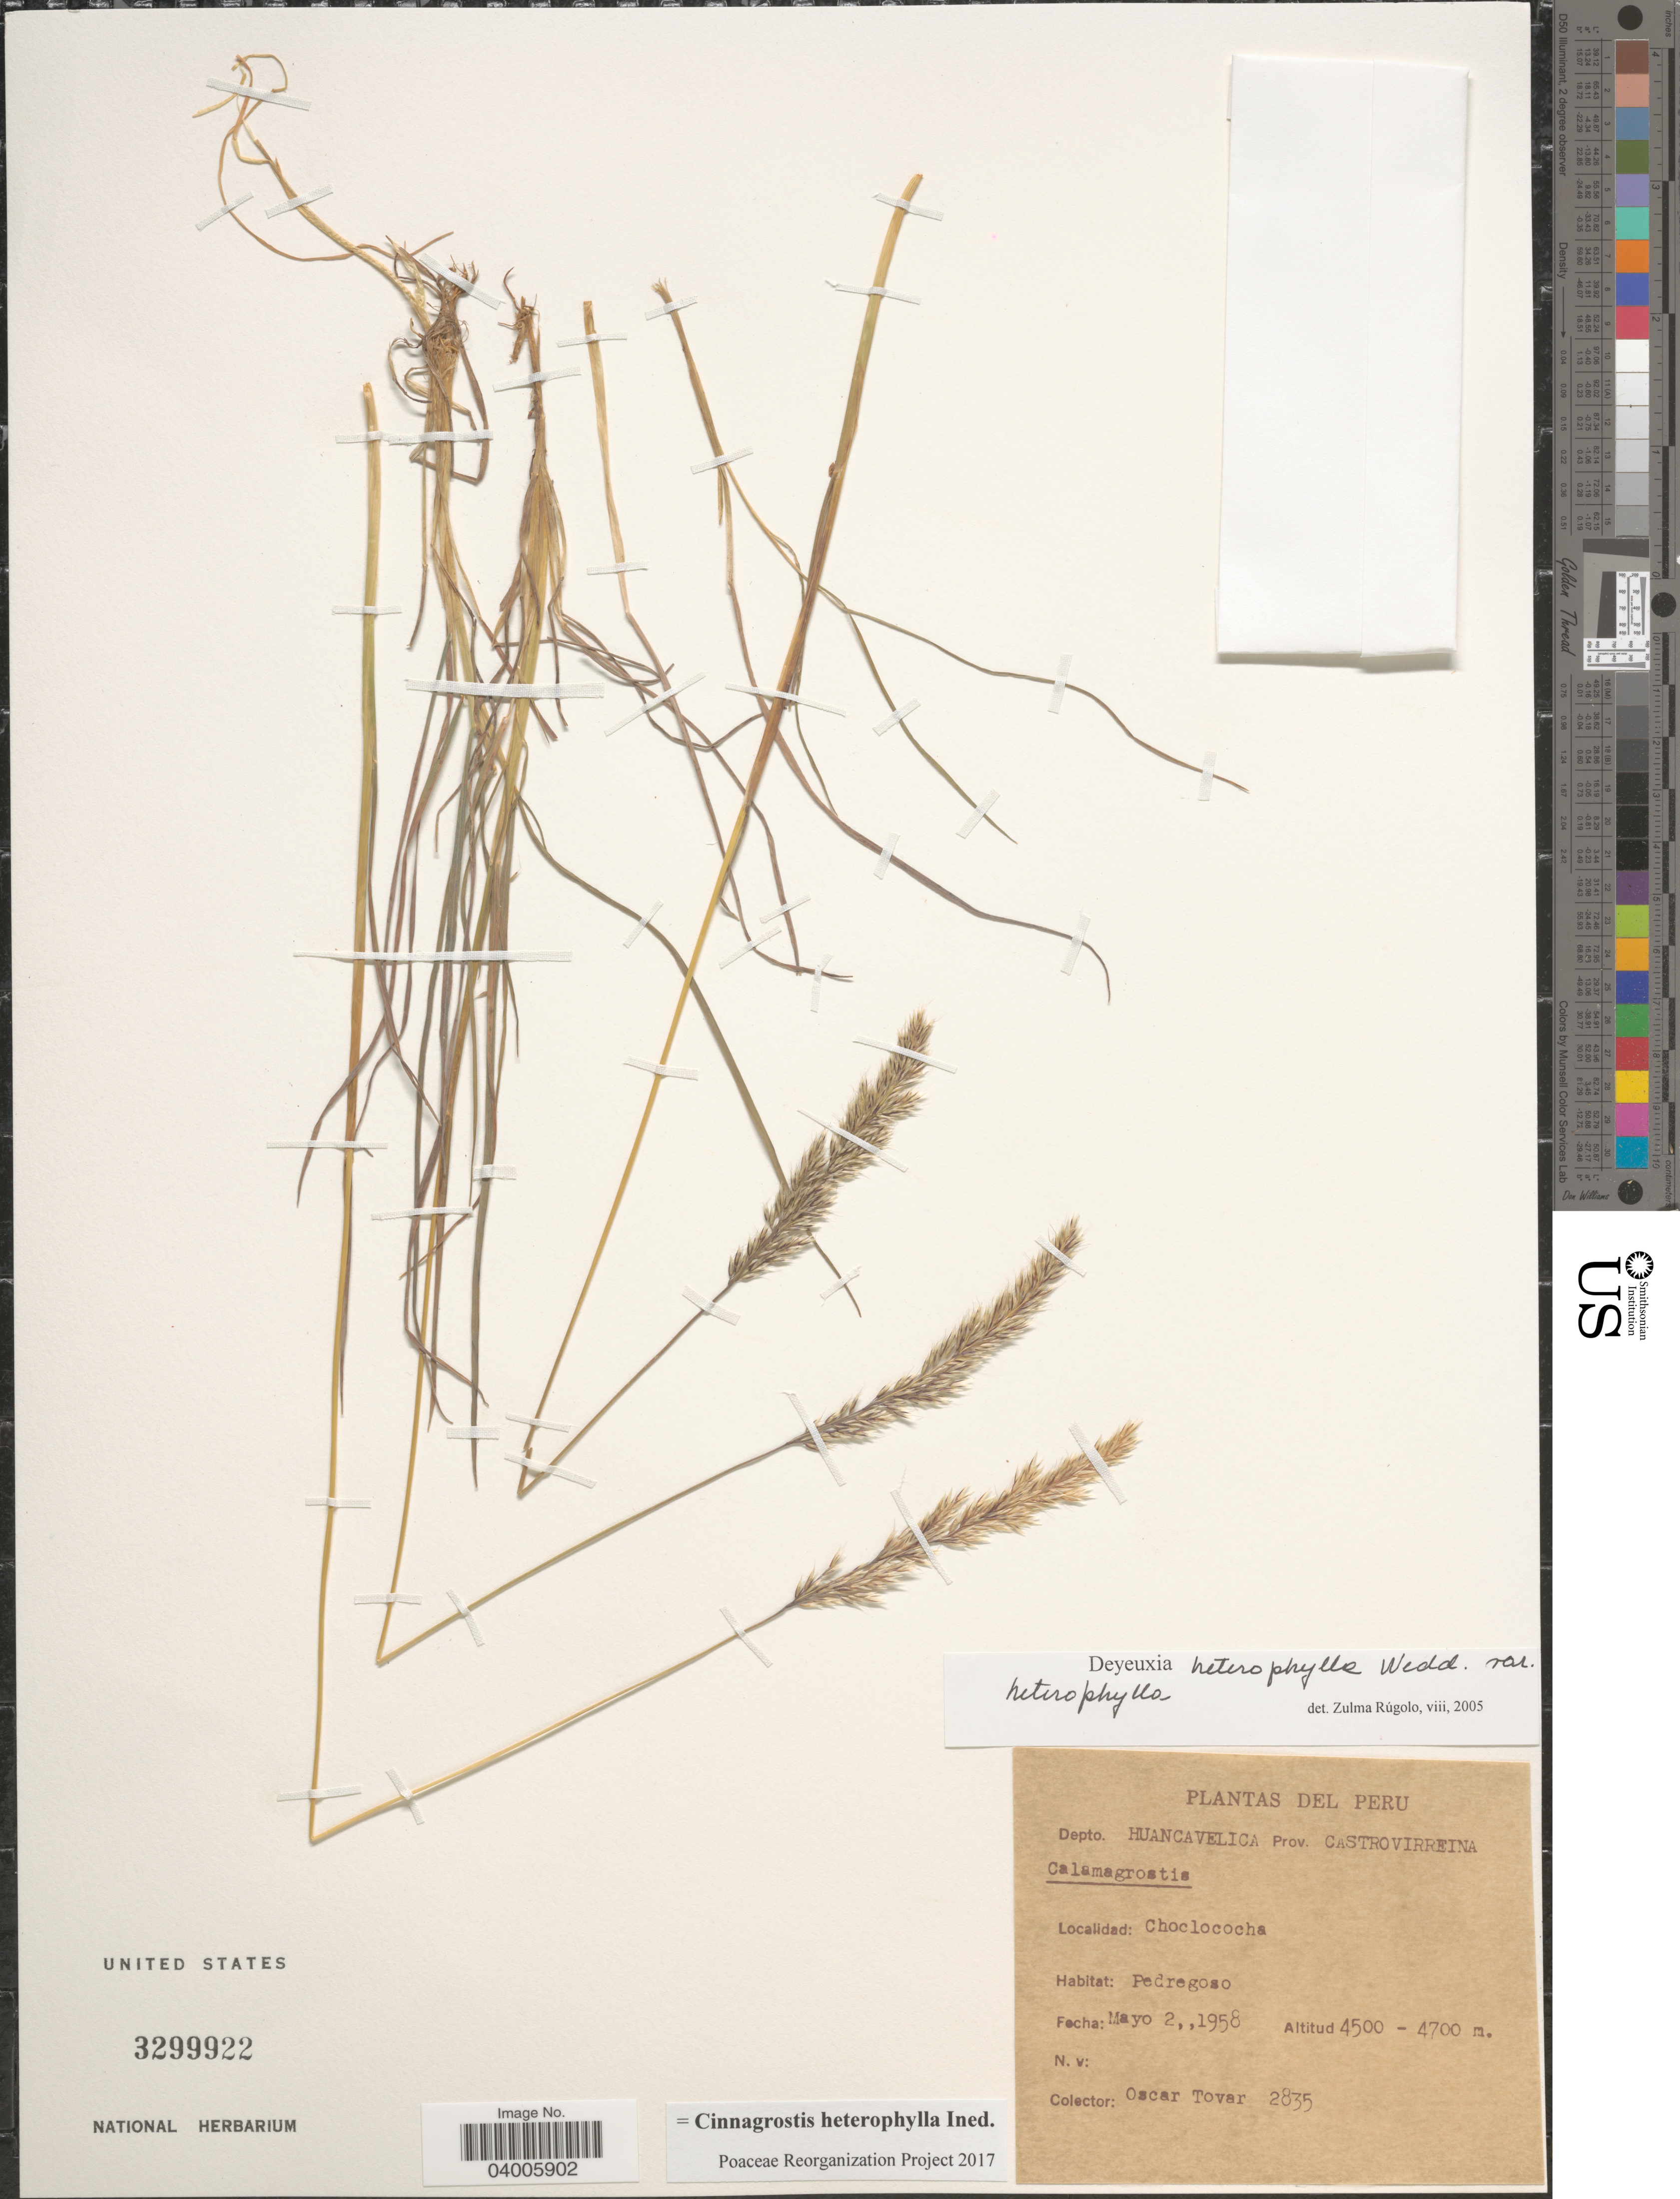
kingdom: Plantae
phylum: Tracheophyta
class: Liliopsida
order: Poales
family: Poaceae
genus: Cinnagrostis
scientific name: Cinnagrostis heterophylla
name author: (Wedd.) P.M. Peterson et al.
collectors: Ó. Tovar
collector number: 2835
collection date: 1958-05-02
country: Peru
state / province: Huancavelica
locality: Depto. Huancavelica. Prov. Castrovirreina. Choclococha.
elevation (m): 4500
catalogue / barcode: US 3299922